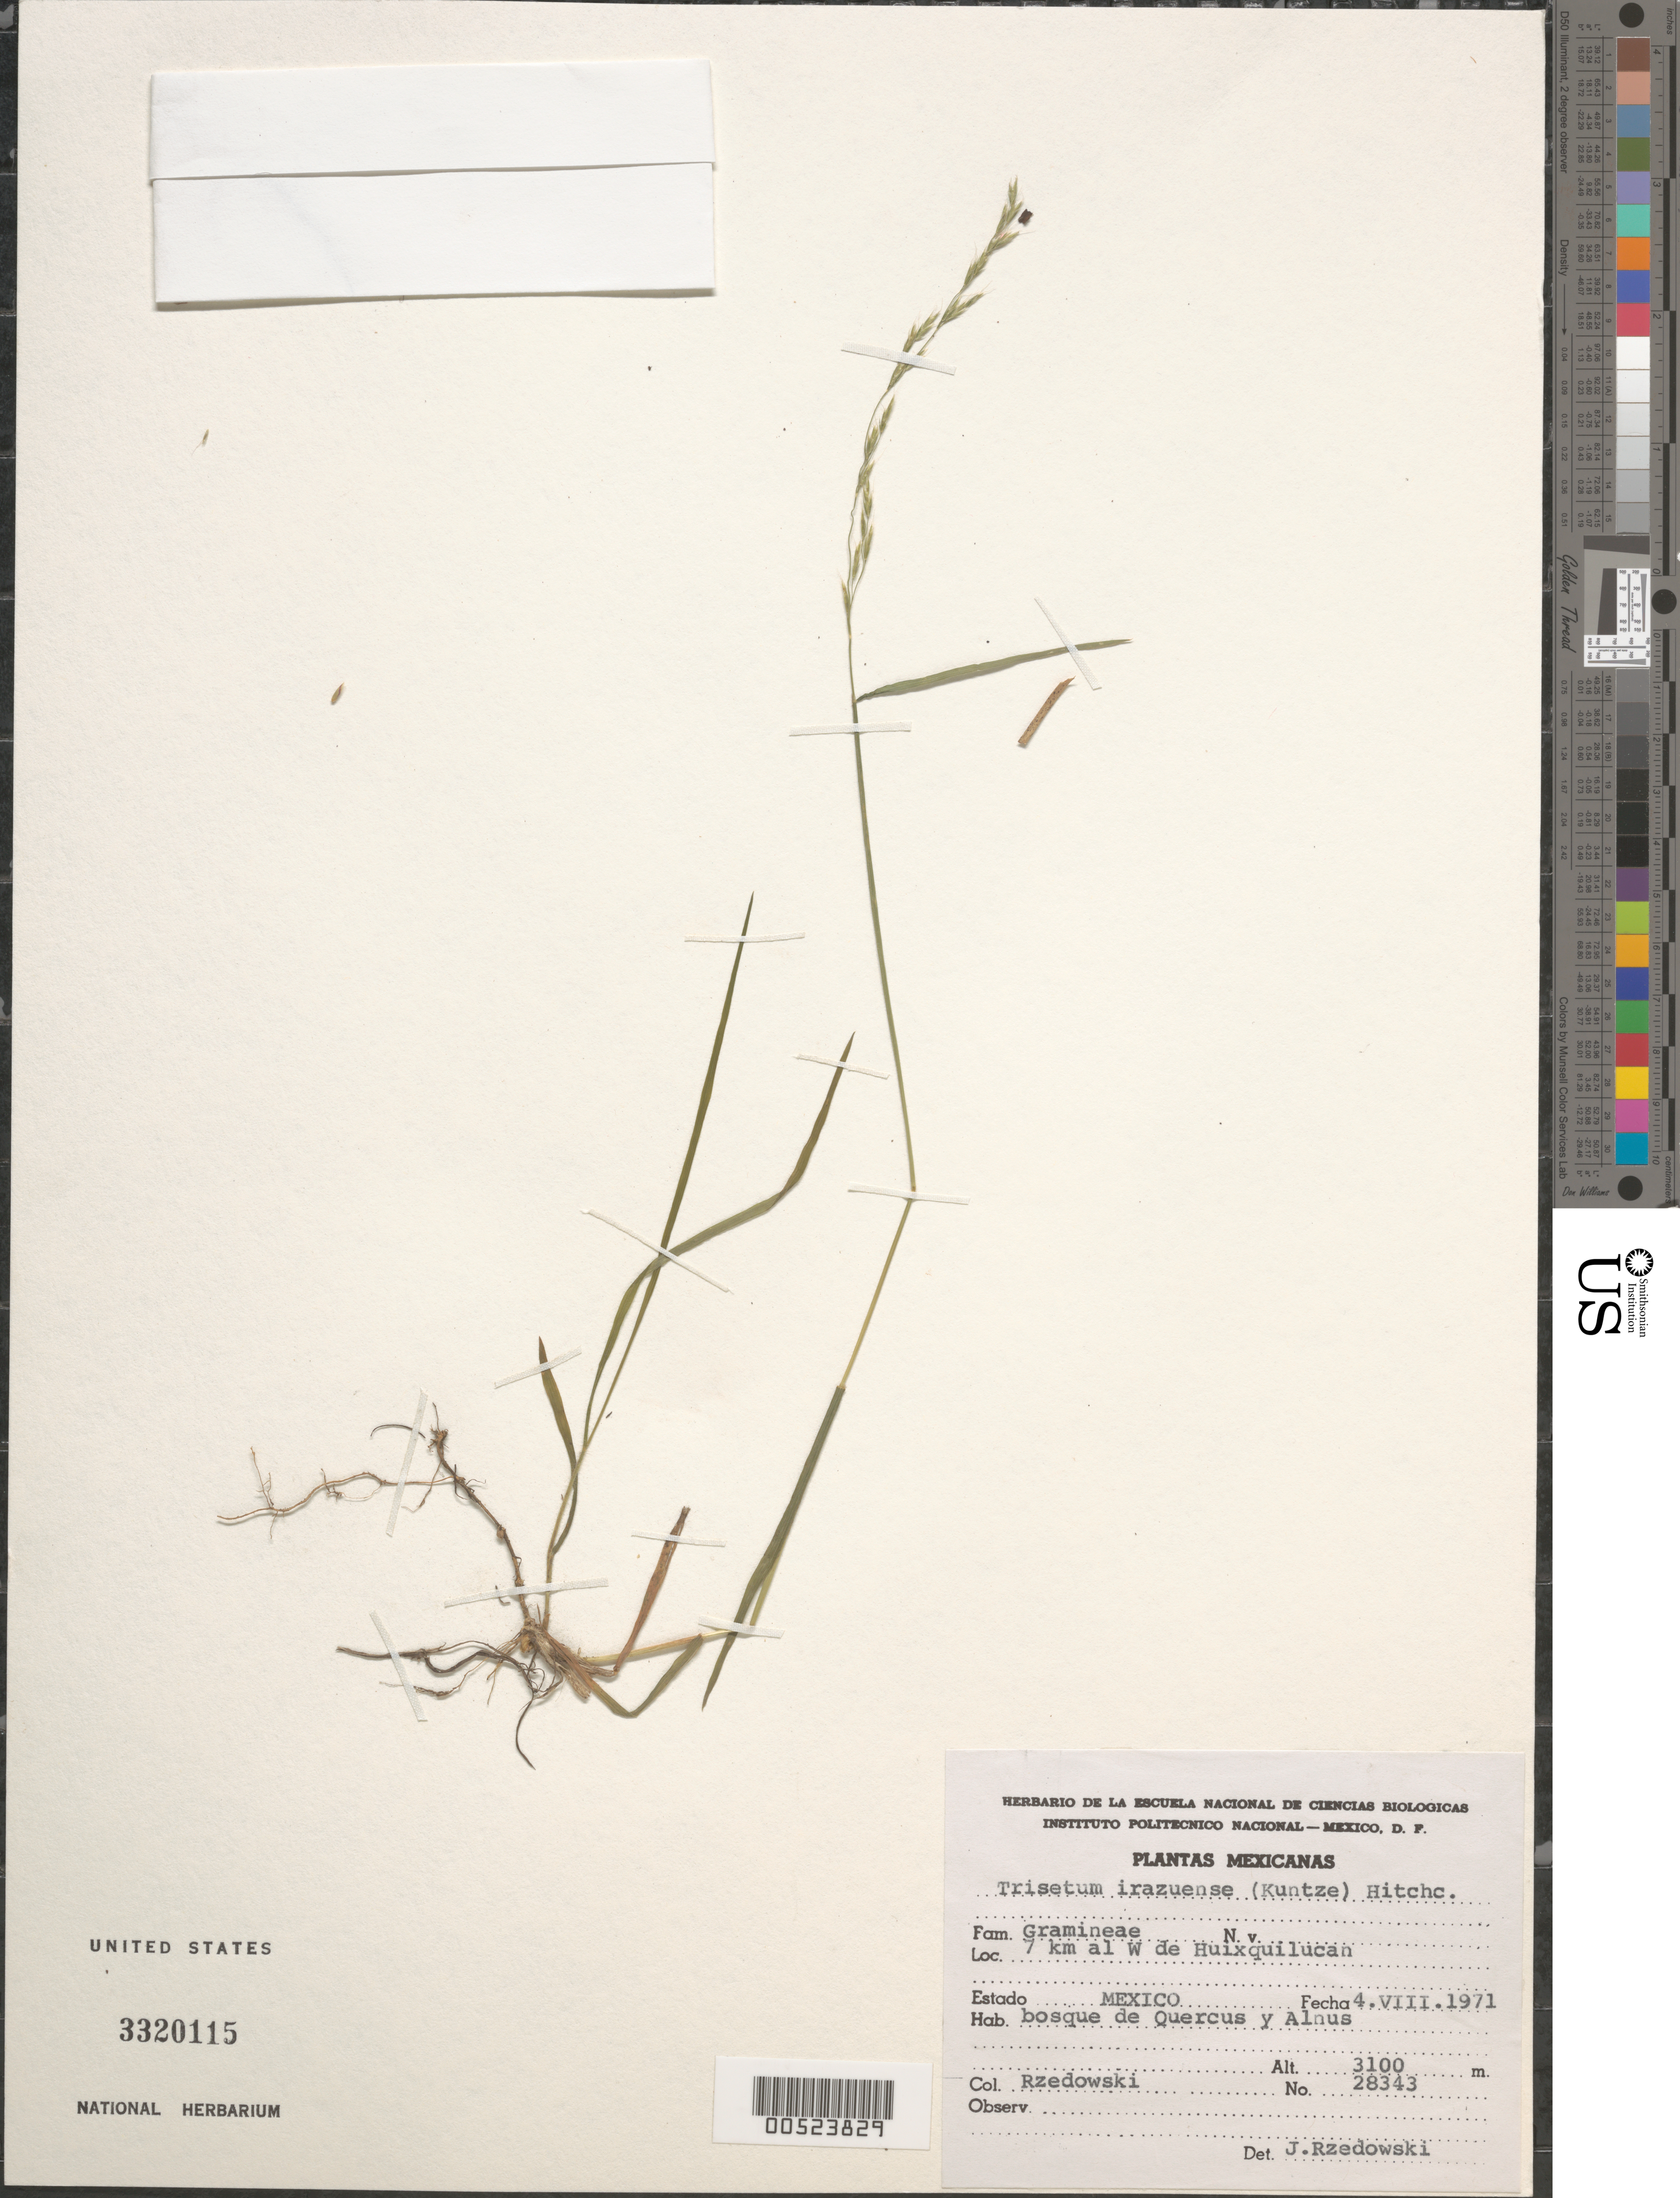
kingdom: Plantae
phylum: Tracheophyta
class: Liliopsida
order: Poales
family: Poaceae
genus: Peyritschia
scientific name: Peyritschia irazuensis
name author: (Kuntze) P.M. Peterson et al.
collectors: J. Rzedowski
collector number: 28343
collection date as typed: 4 Aug 1971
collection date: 1971-08-04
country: Mexico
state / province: México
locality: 7 km al W de Huixquilucan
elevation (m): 3100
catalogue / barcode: US 3320115